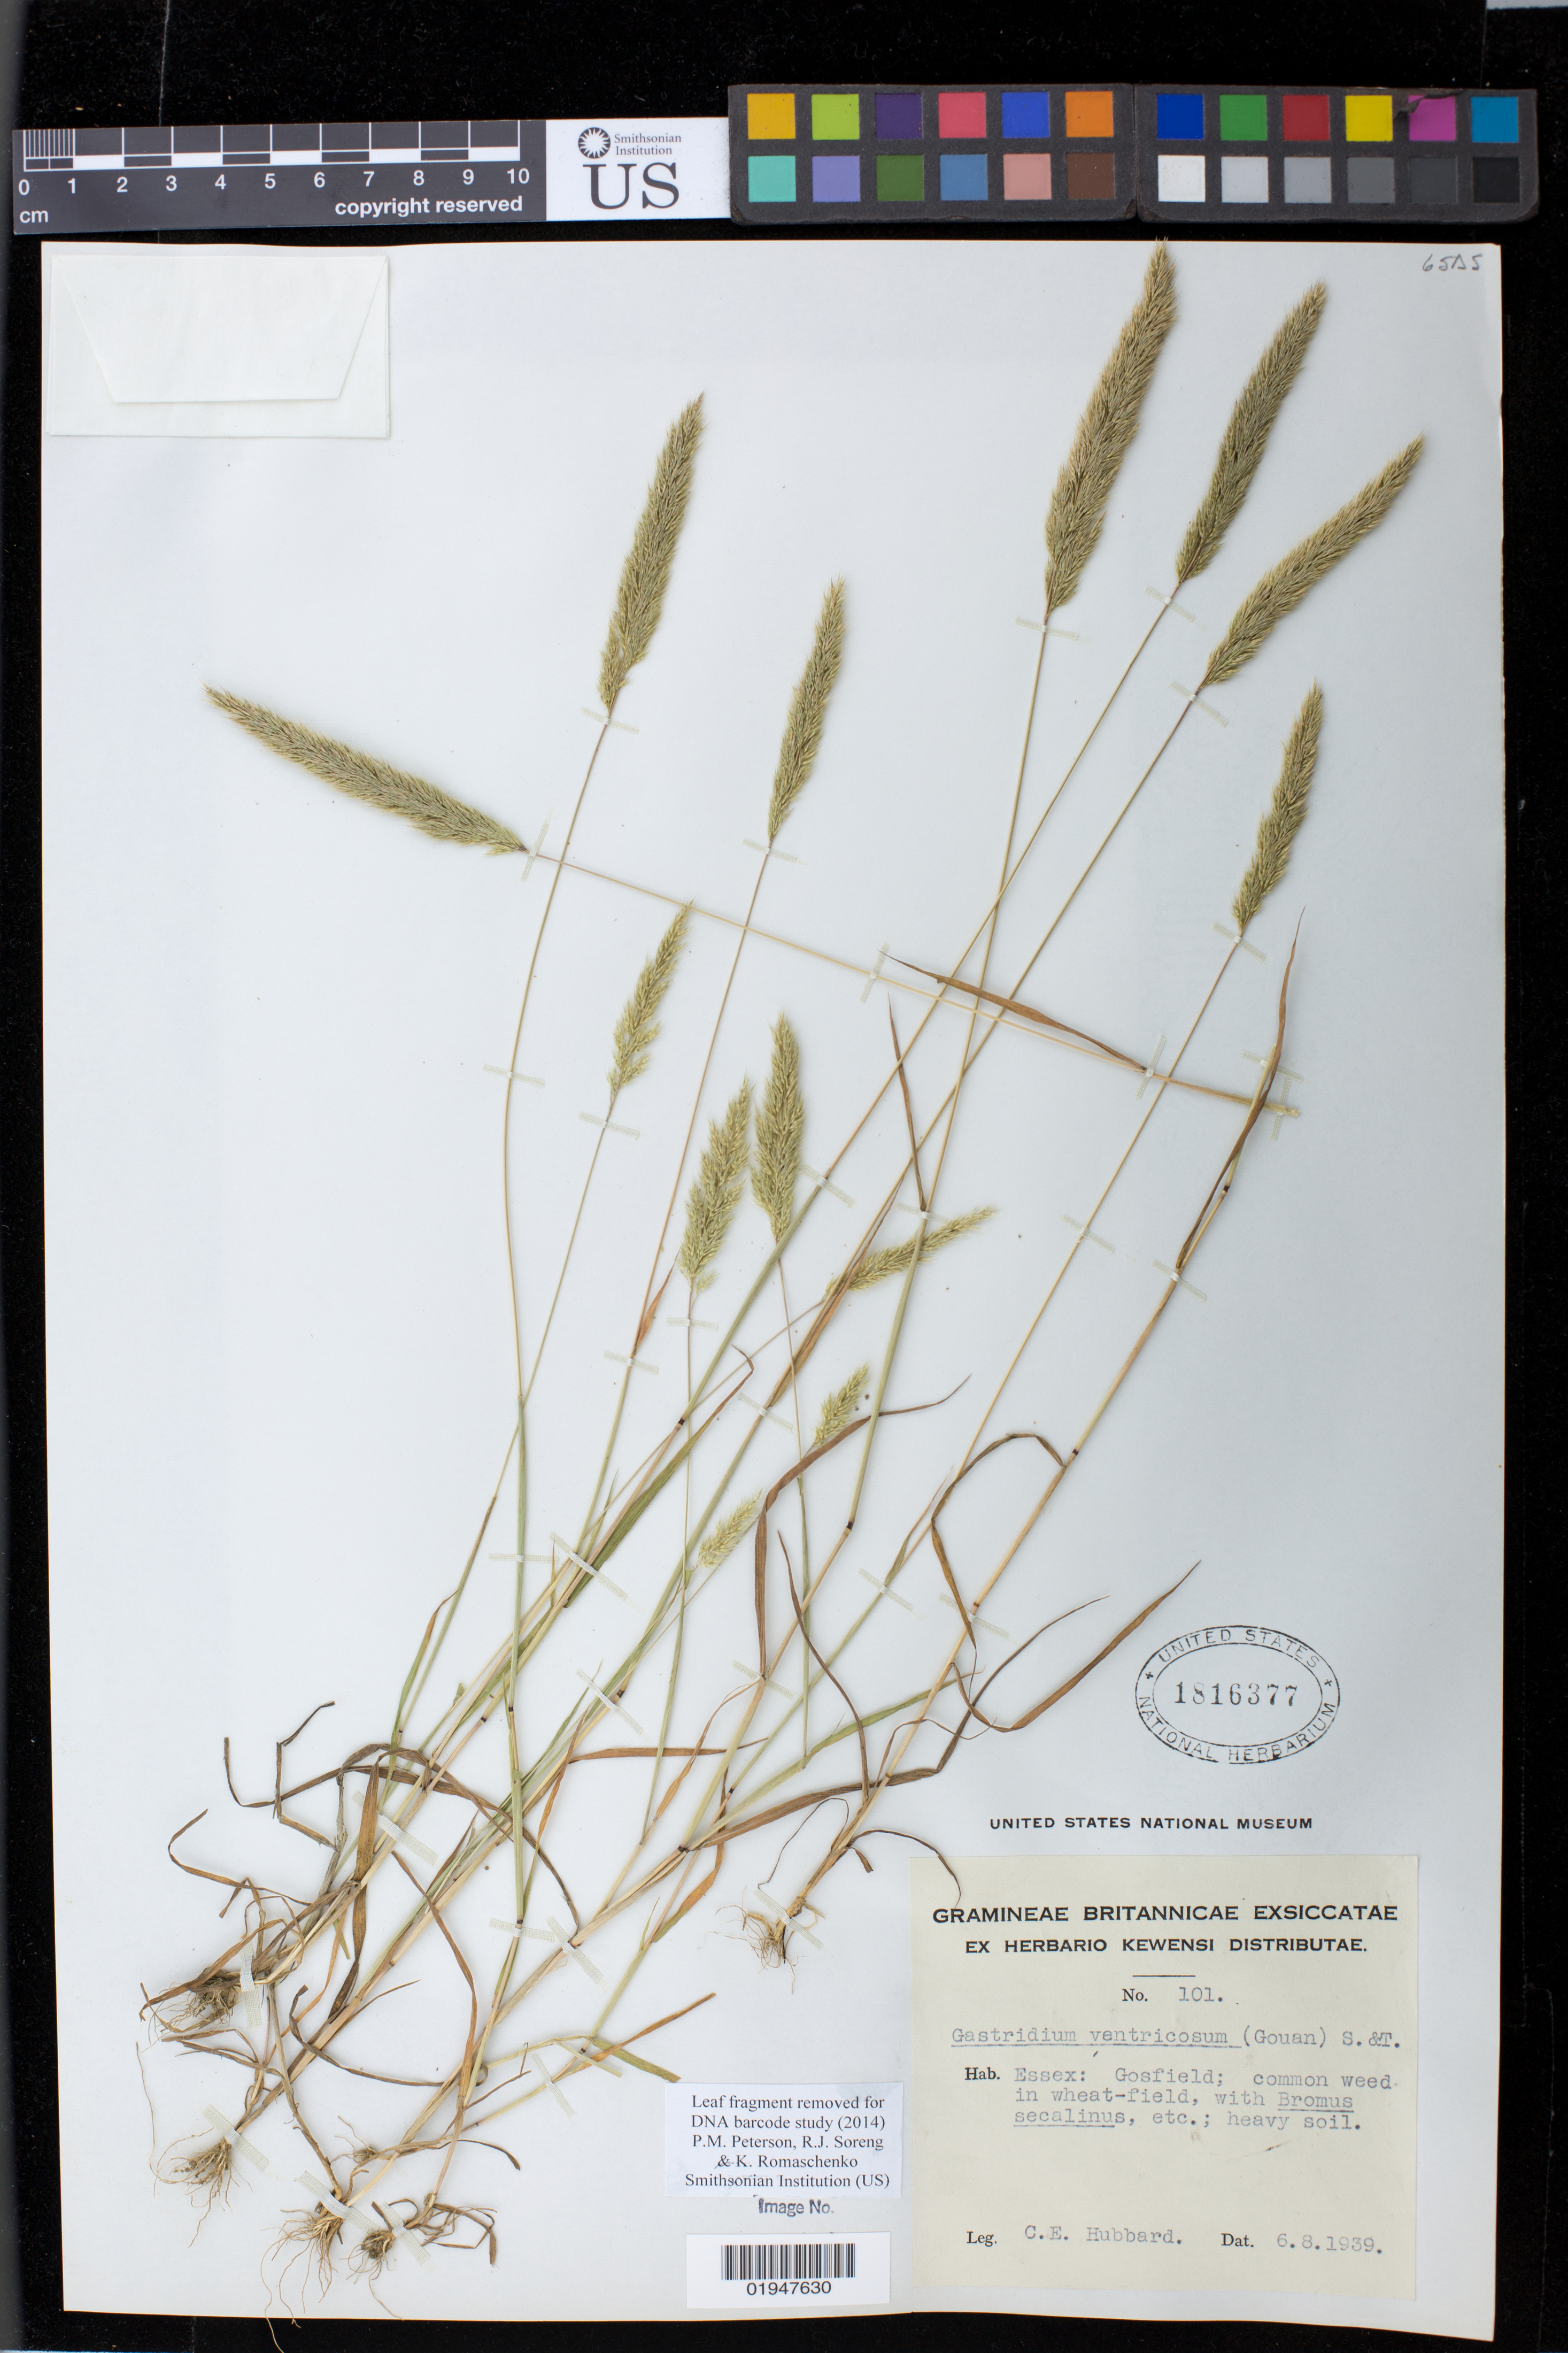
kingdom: Plantae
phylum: Tracheophyta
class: Liliopsida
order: Poales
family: Poaceae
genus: Gastridium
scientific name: Gastridium ventricosum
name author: (Gouan) Schinz & Thell.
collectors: C. E. Hubbard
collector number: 101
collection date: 1939-08-06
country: United Kingdom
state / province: England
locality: Essex, Gosfield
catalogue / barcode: US 1816377